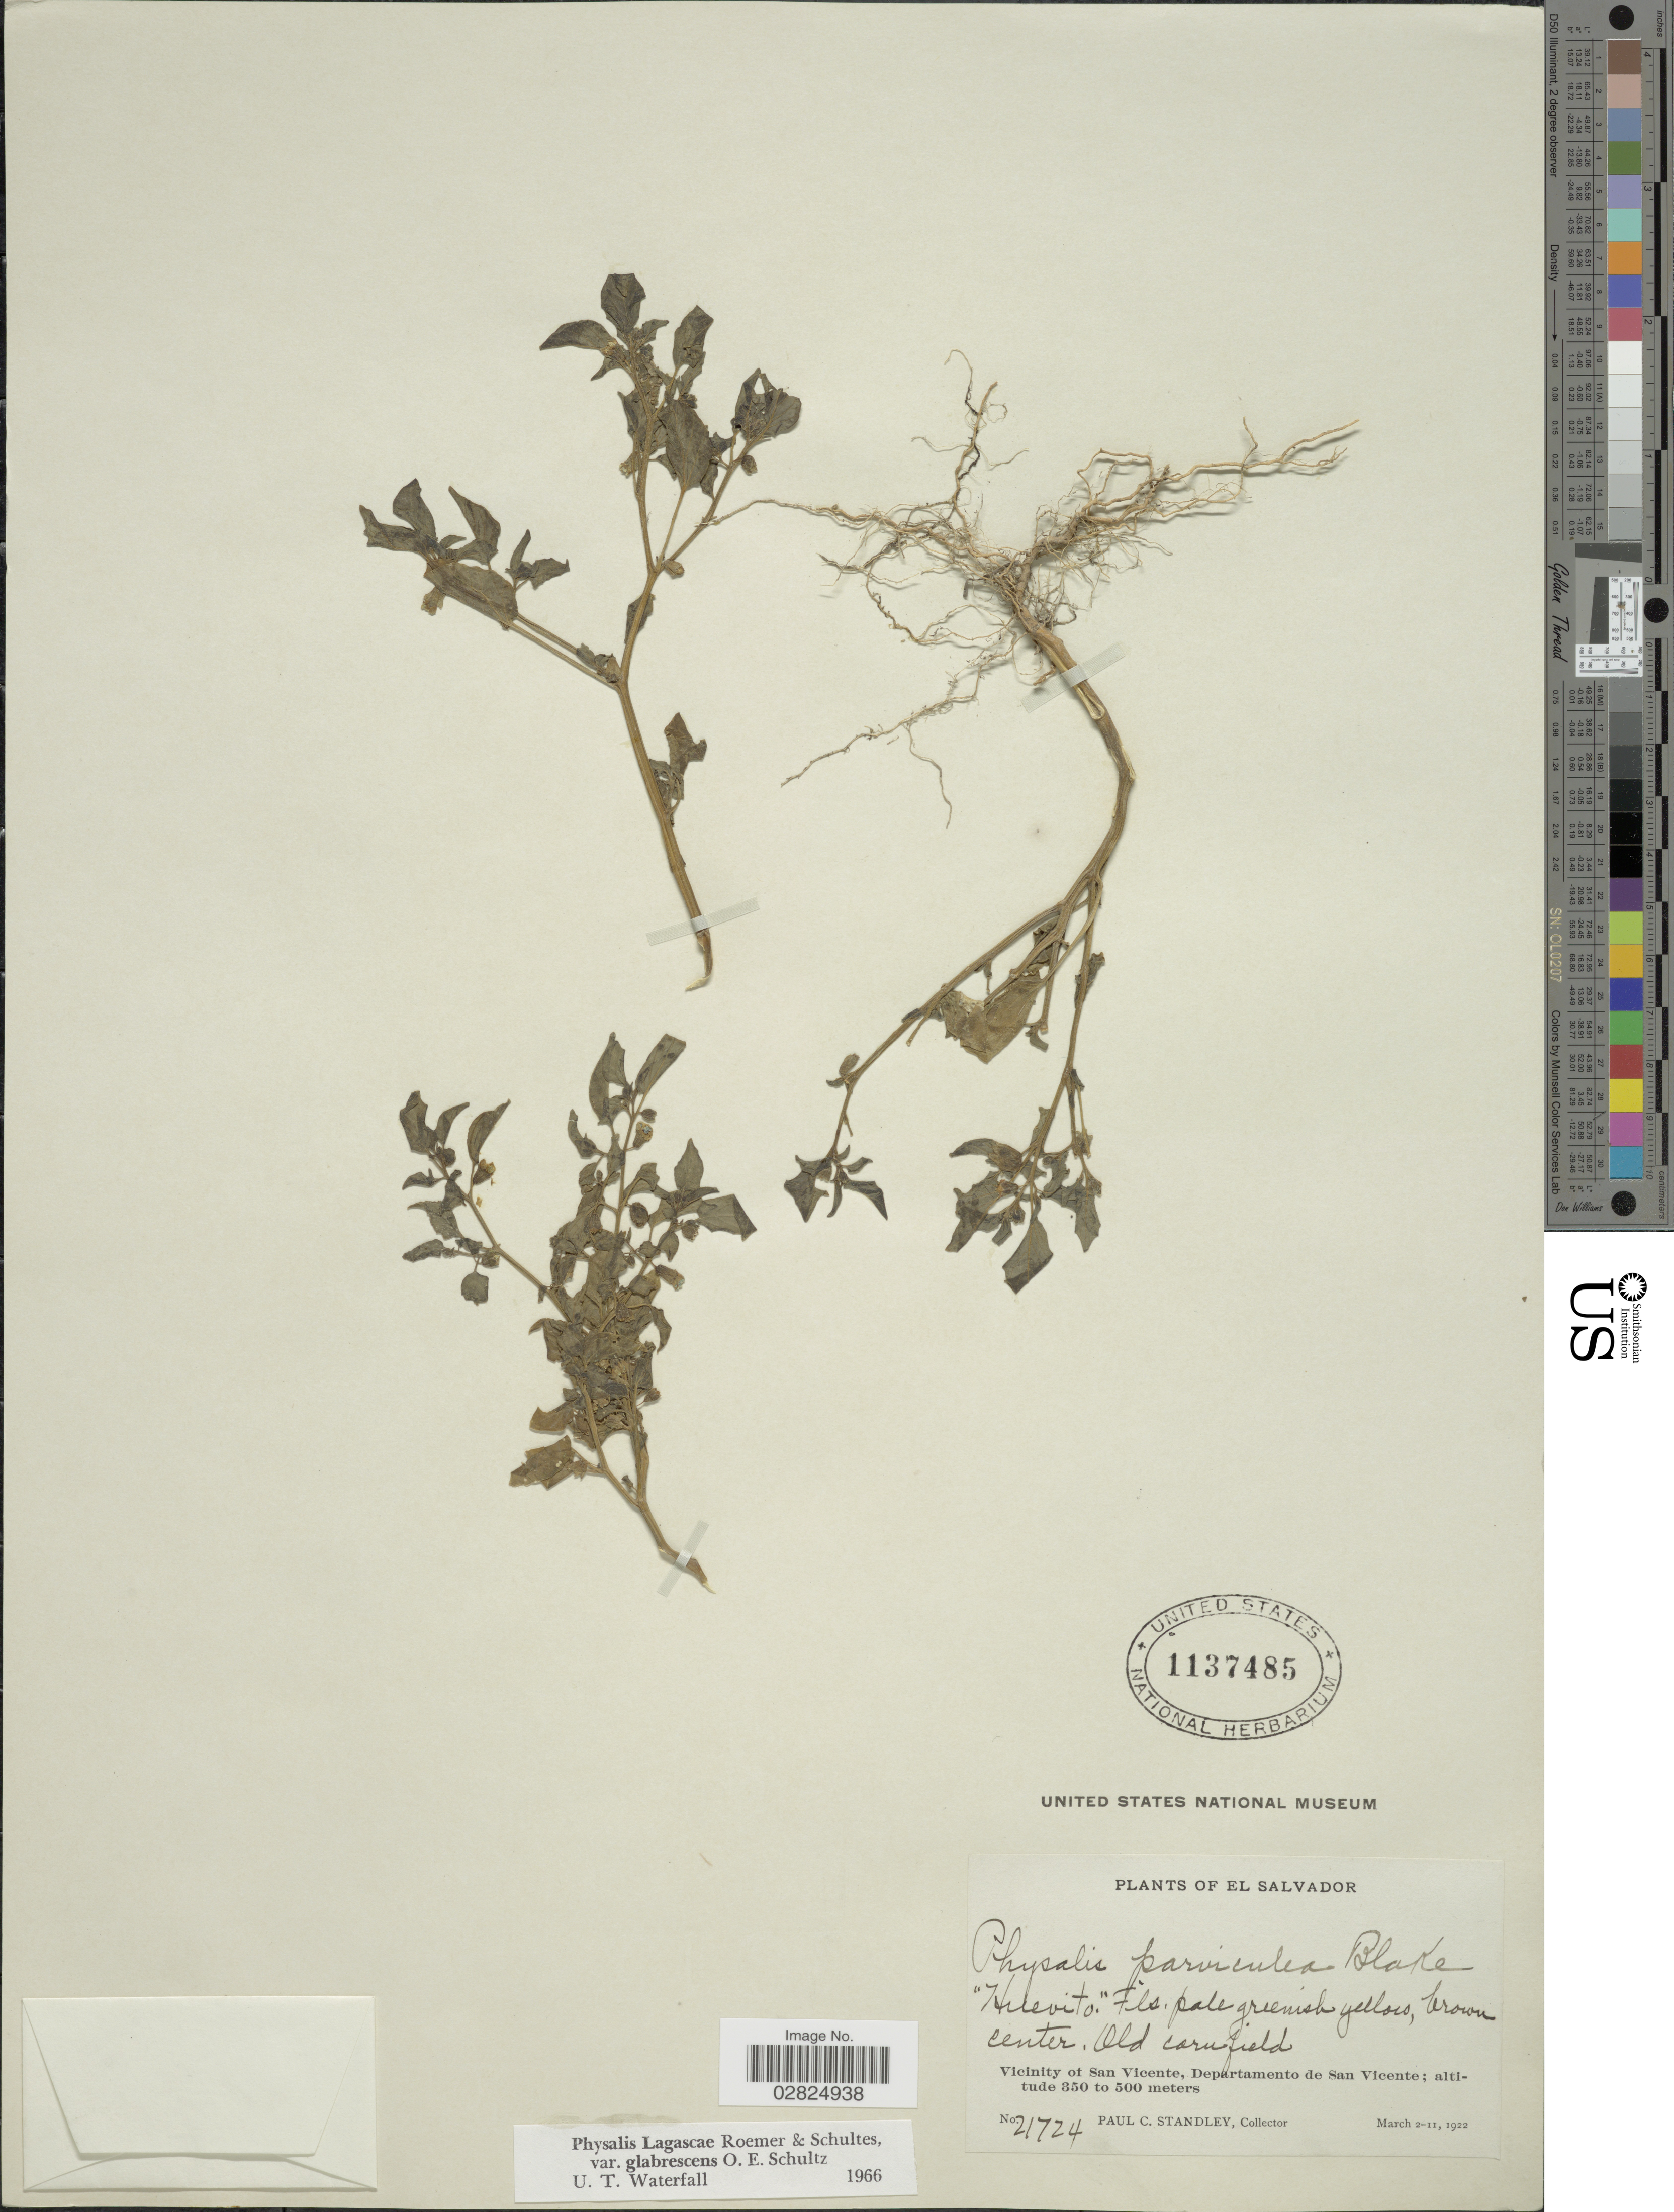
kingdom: Plantae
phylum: Tracheophyta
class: Magnoliopsida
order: Solanales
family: Solanaceae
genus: Physalis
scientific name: Physalis lagascae var. glabrescens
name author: O.E. Schulz in Urb.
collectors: P. C. Standley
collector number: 21724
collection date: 1922-03-02/1922-03-11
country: El Salvador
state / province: San Vincente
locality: Old cornfield. Vicinity of San Vicente, Departamento de San Vicente.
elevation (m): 350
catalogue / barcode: US 1137485